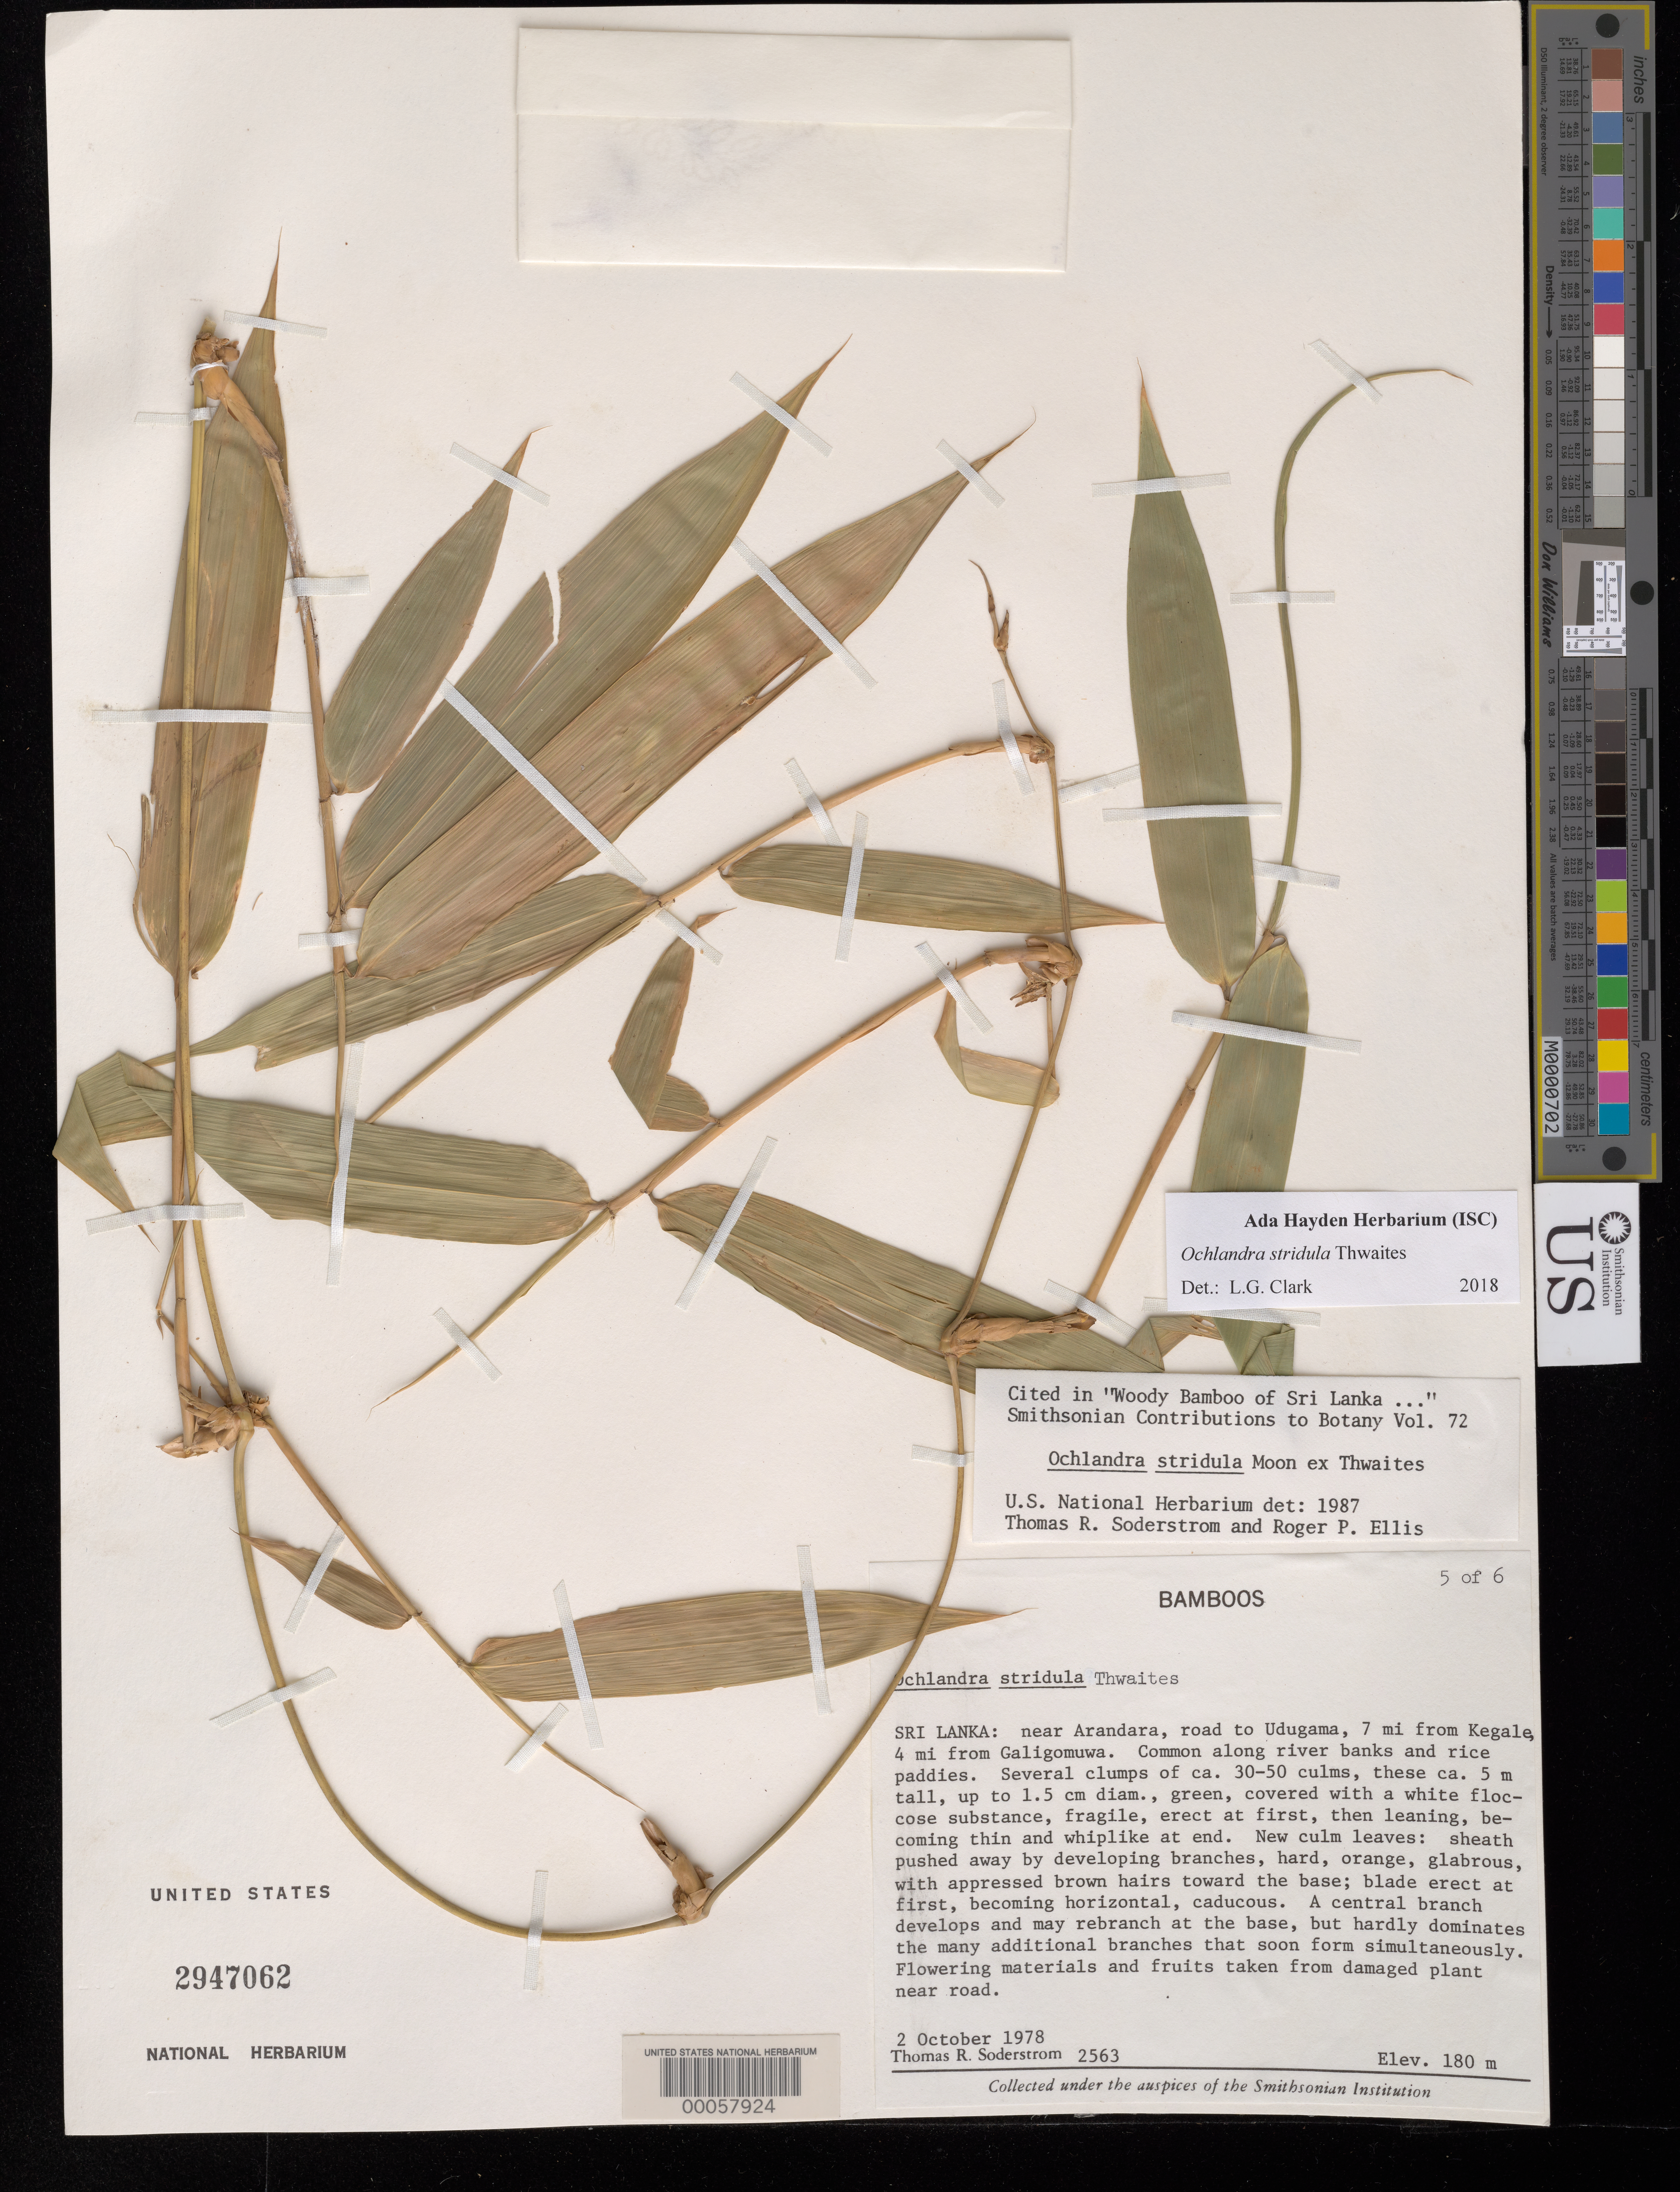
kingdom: Plantae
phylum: Tracheophyta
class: Liliopsida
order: Poales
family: Poaceae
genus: Ochlandra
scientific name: Ochlandra stridula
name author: Moon ex Thwaites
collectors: T. R. Soderstrom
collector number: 2563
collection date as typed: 02 Oct 1978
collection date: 1978-10-02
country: Sri Lanka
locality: Near arandara, road to udugama, 7 miles from kegale, 4 miles from galigomuwa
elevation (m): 180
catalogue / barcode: US 2947062